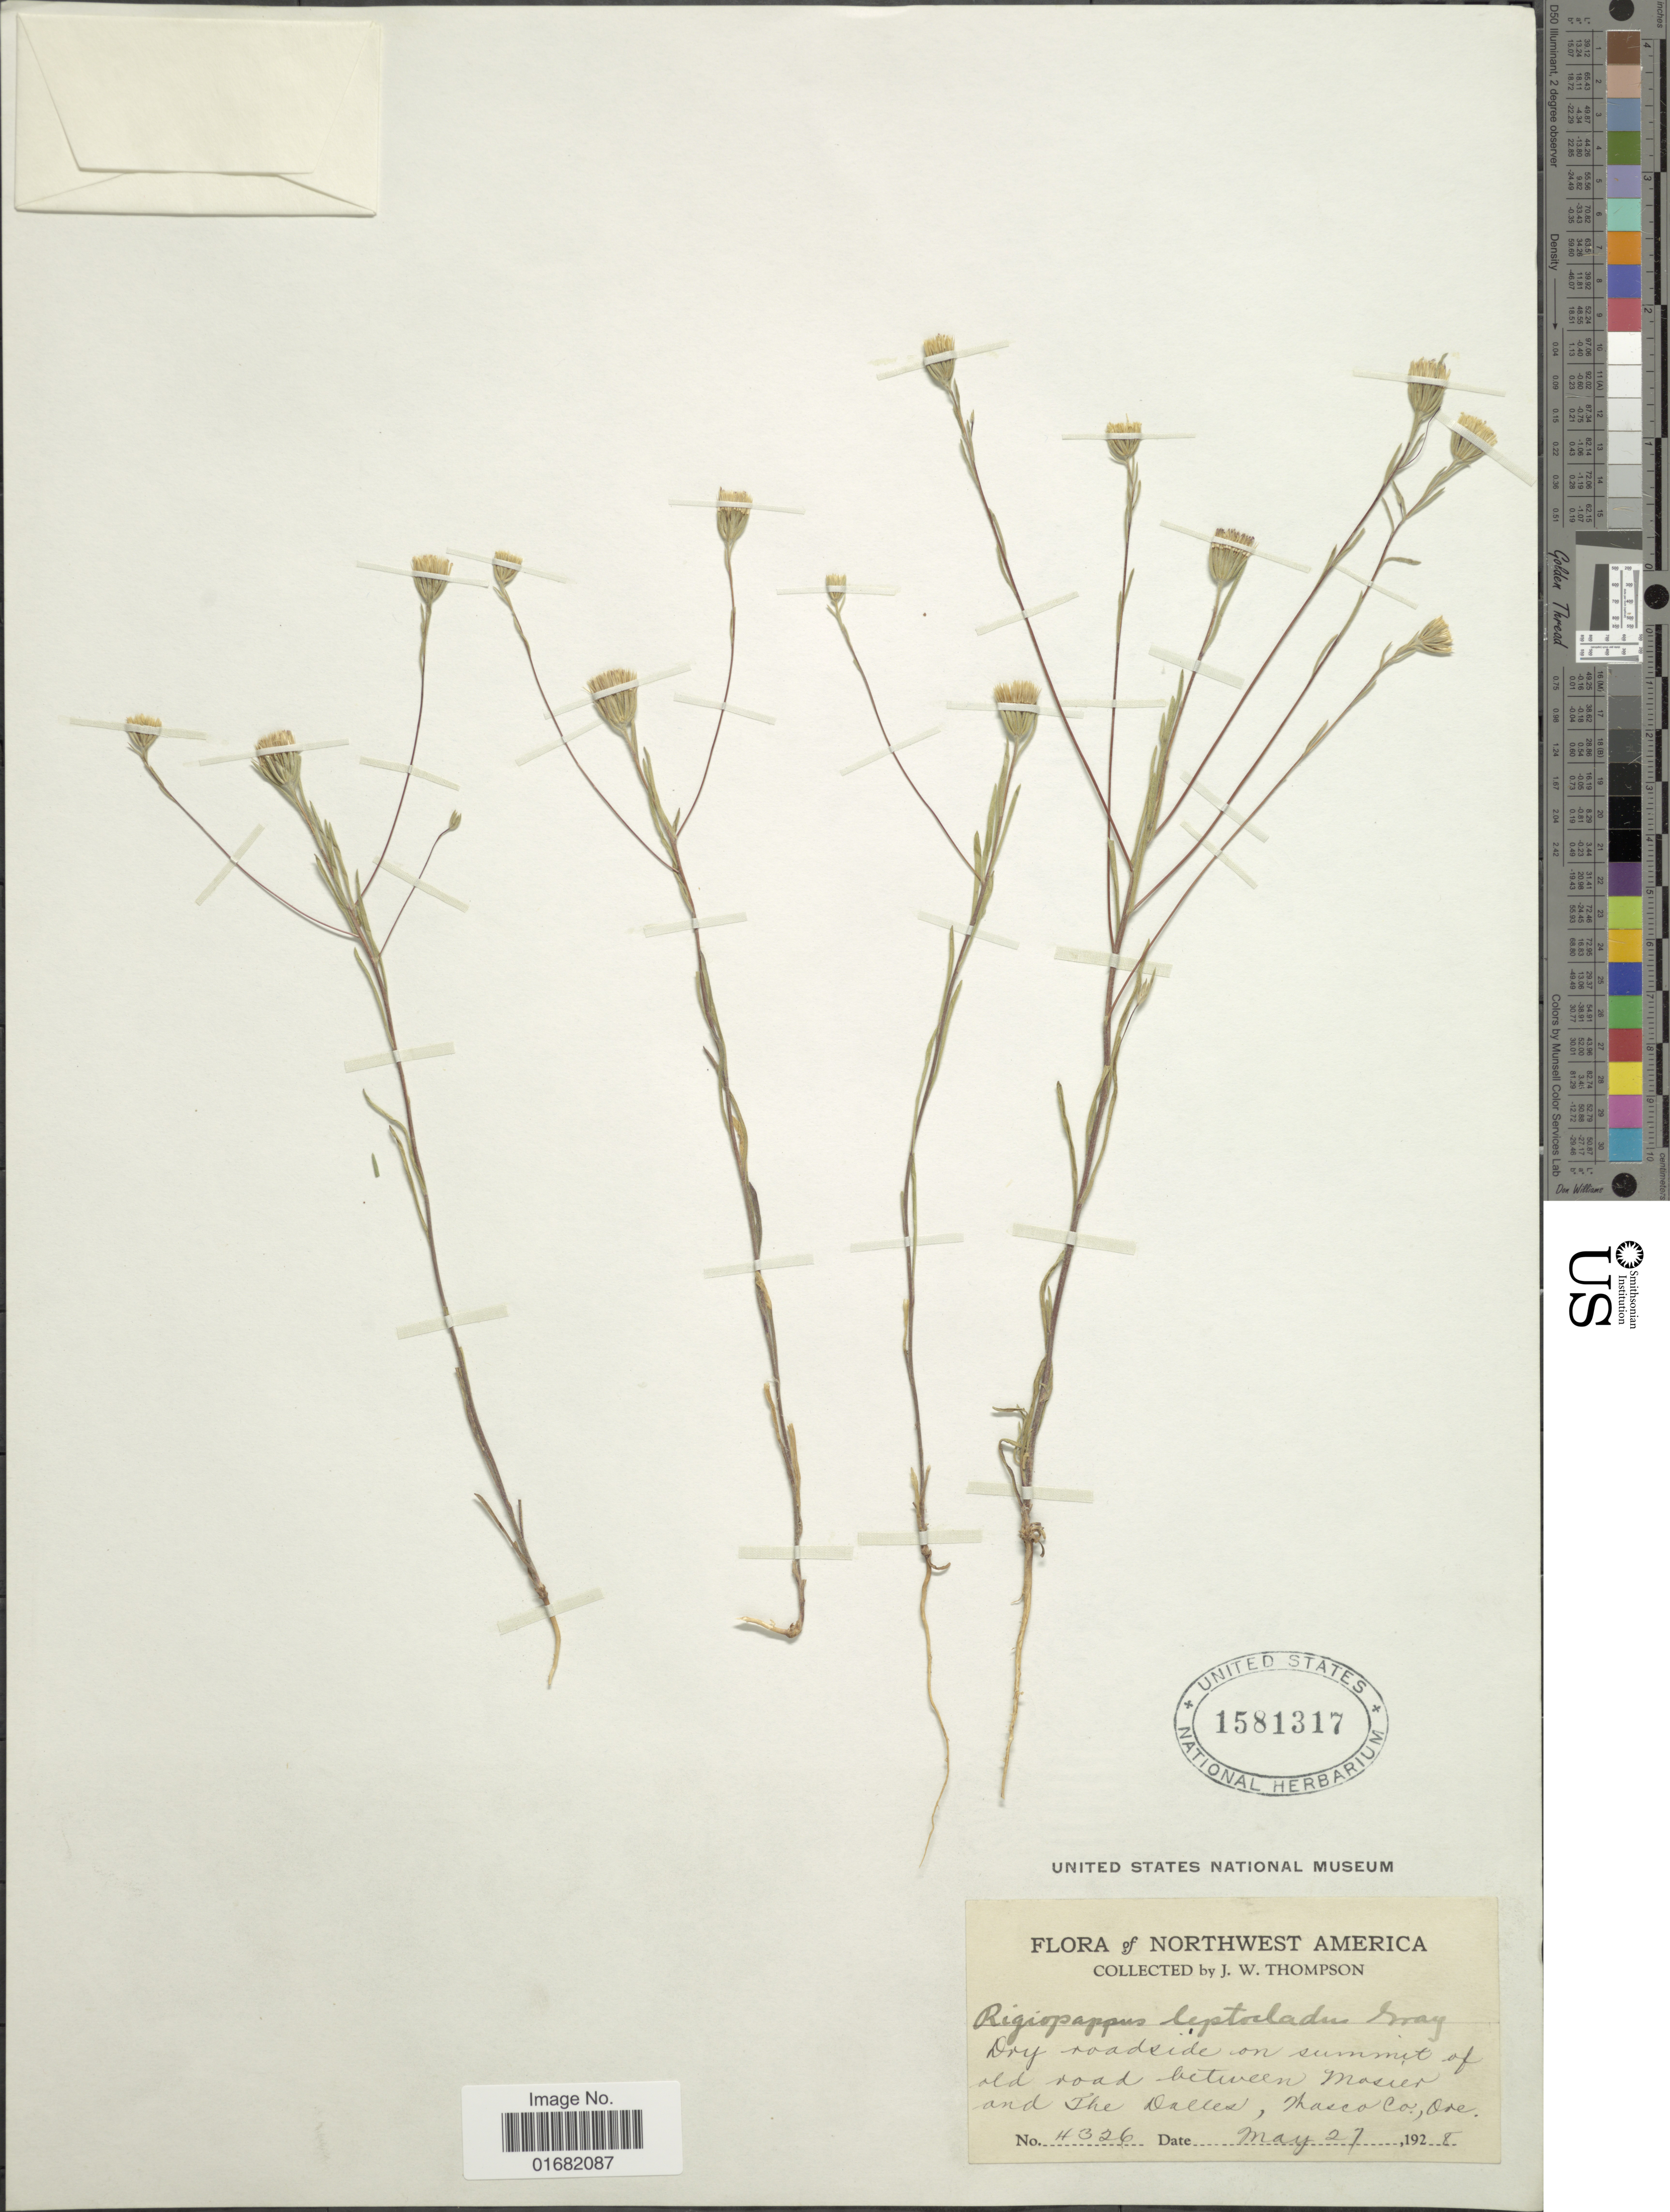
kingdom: Plantae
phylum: Tracheophyta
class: Magnoliopsida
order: Asterales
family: Asteraceae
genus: Rigiopappus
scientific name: Rigiopappus leptocladus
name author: A. Gray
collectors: J. W. Thompson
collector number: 4326*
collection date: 1928-05-27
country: United States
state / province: Oregon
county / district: Wasco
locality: Northwest America. summit of old road between Mosier and The Dalles, Wasco Co.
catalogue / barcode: US 1581317